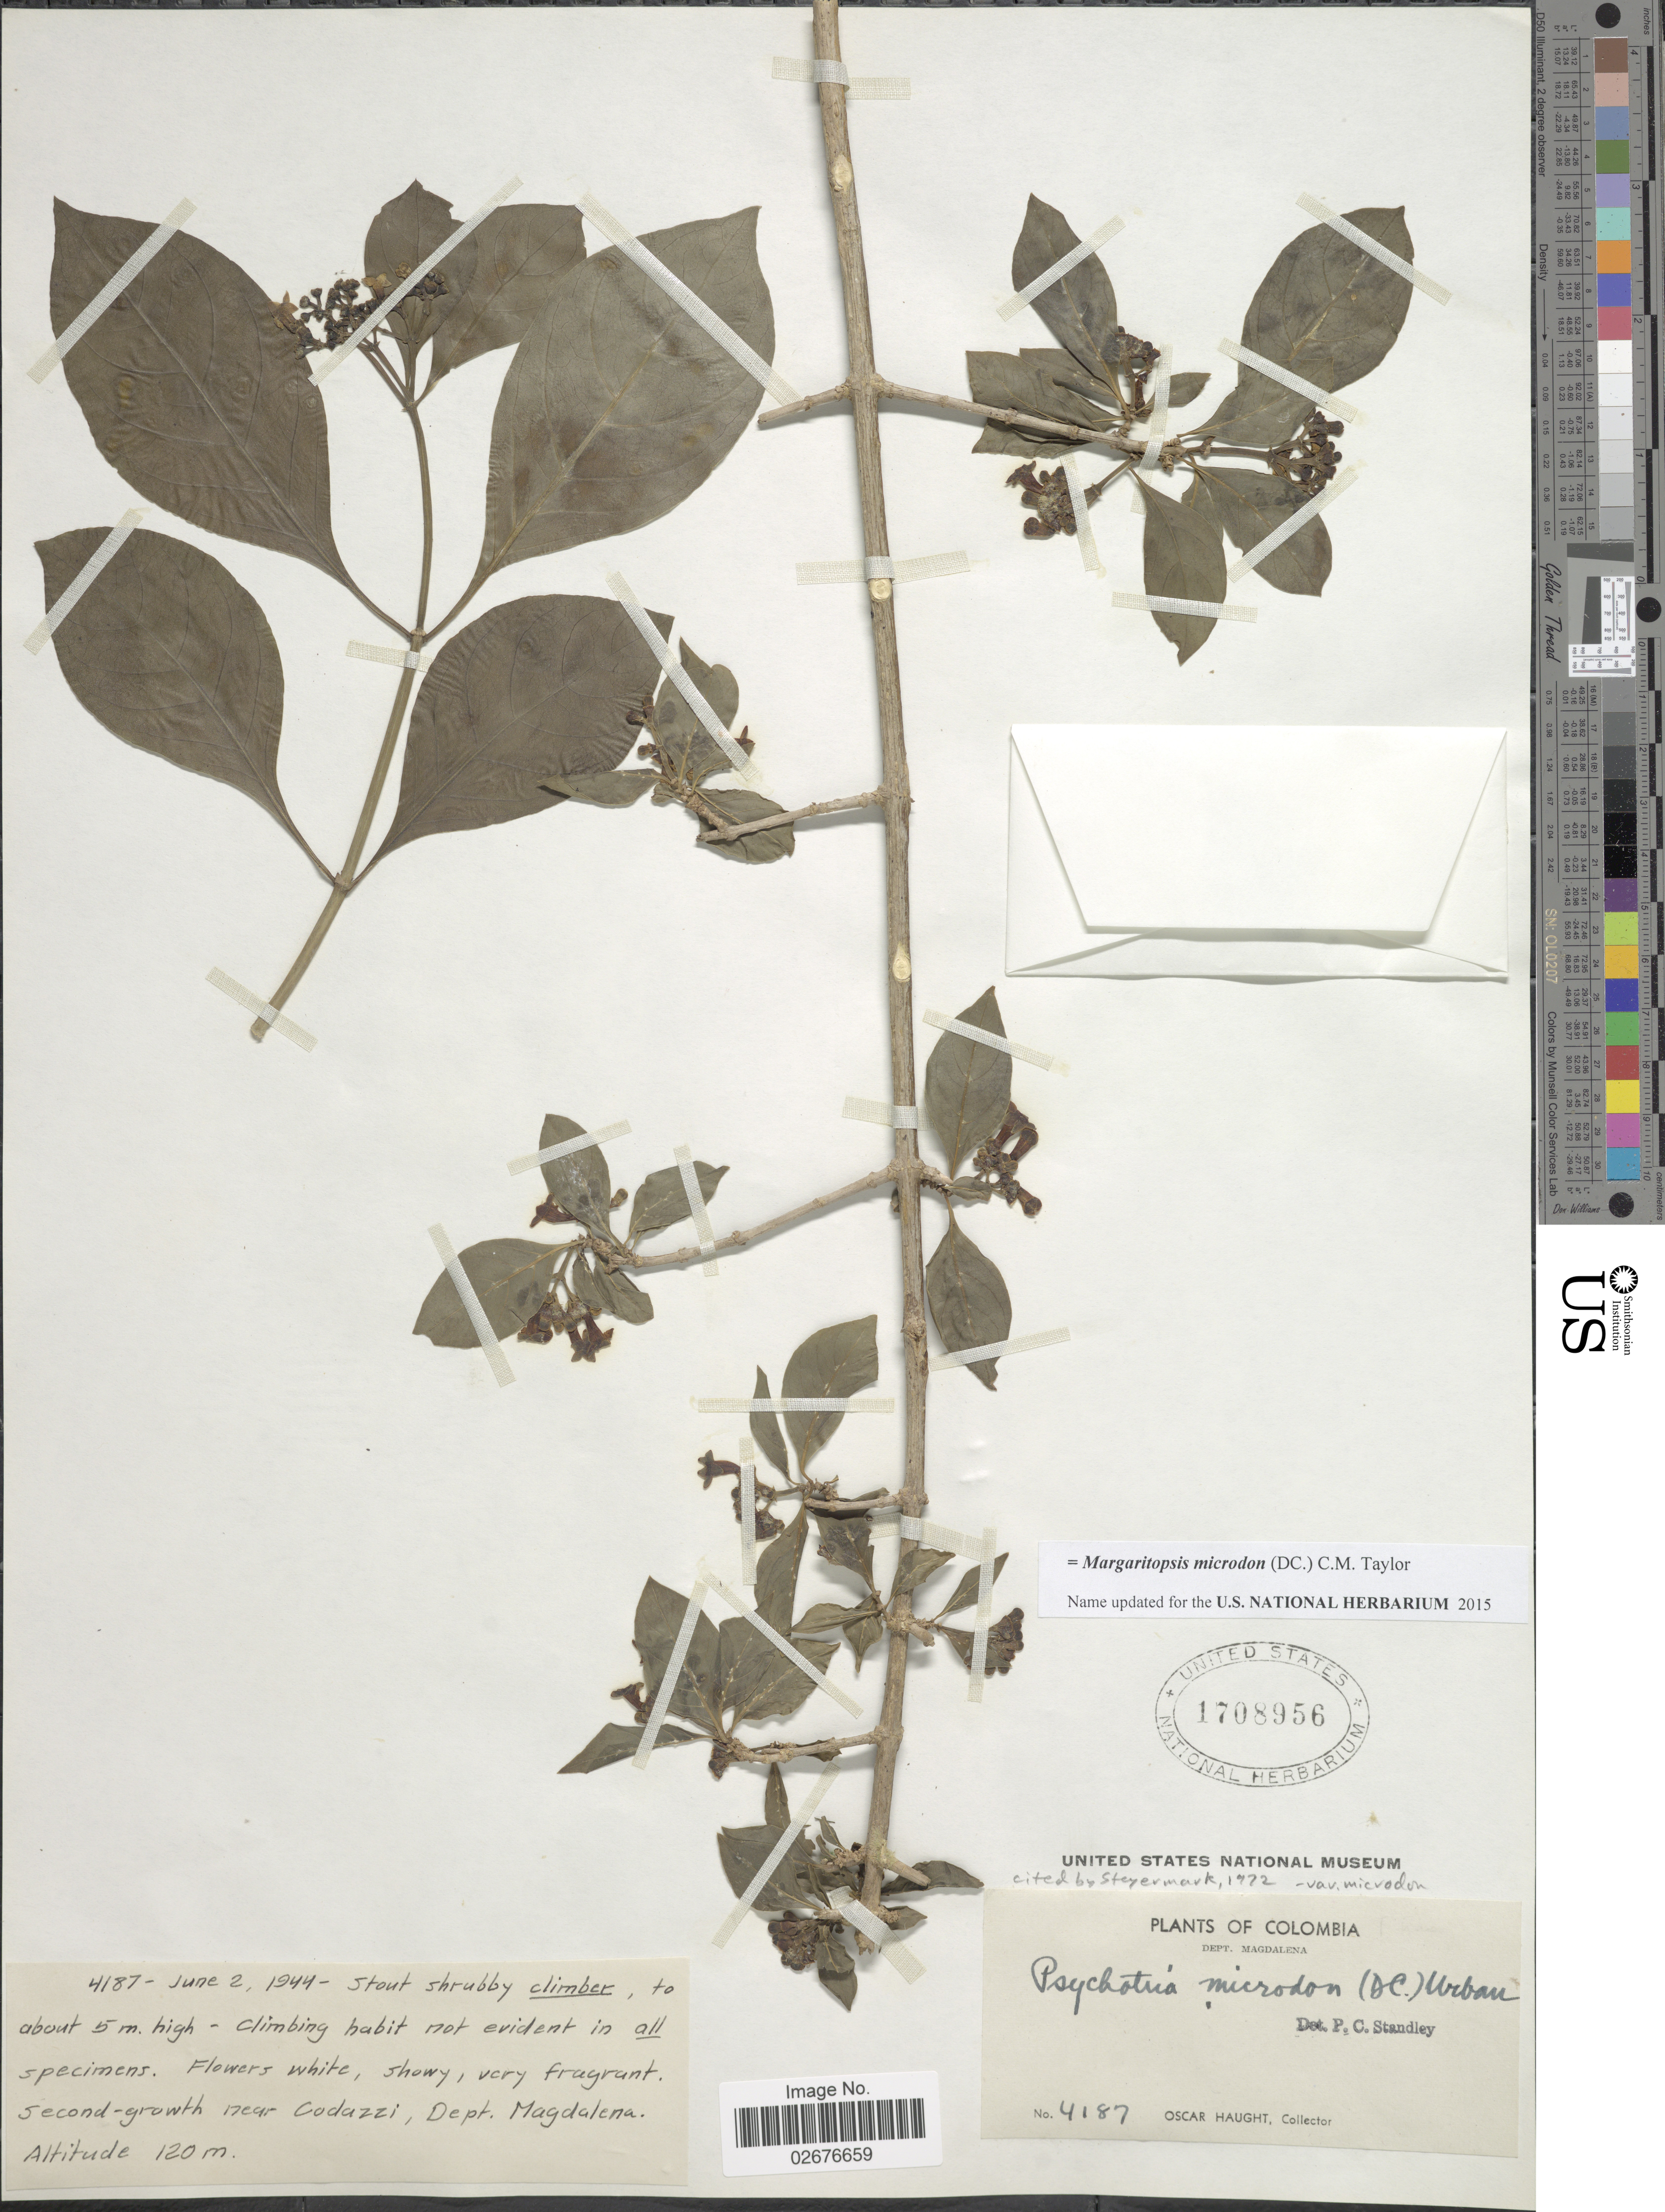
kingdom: Plantae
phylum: Tracheophyta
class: Magnoliopsida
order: Gentianales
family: Rubiaceae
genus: Margaritopsis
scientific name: Margaritopsis microdon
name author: (DC.) C.M. Taylor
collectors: O. Haught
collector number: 4187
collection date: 1944-06-02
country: Colombia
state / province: Magdalena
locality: Second-growth near Codazzi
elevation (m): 120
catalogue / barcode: US 1708956